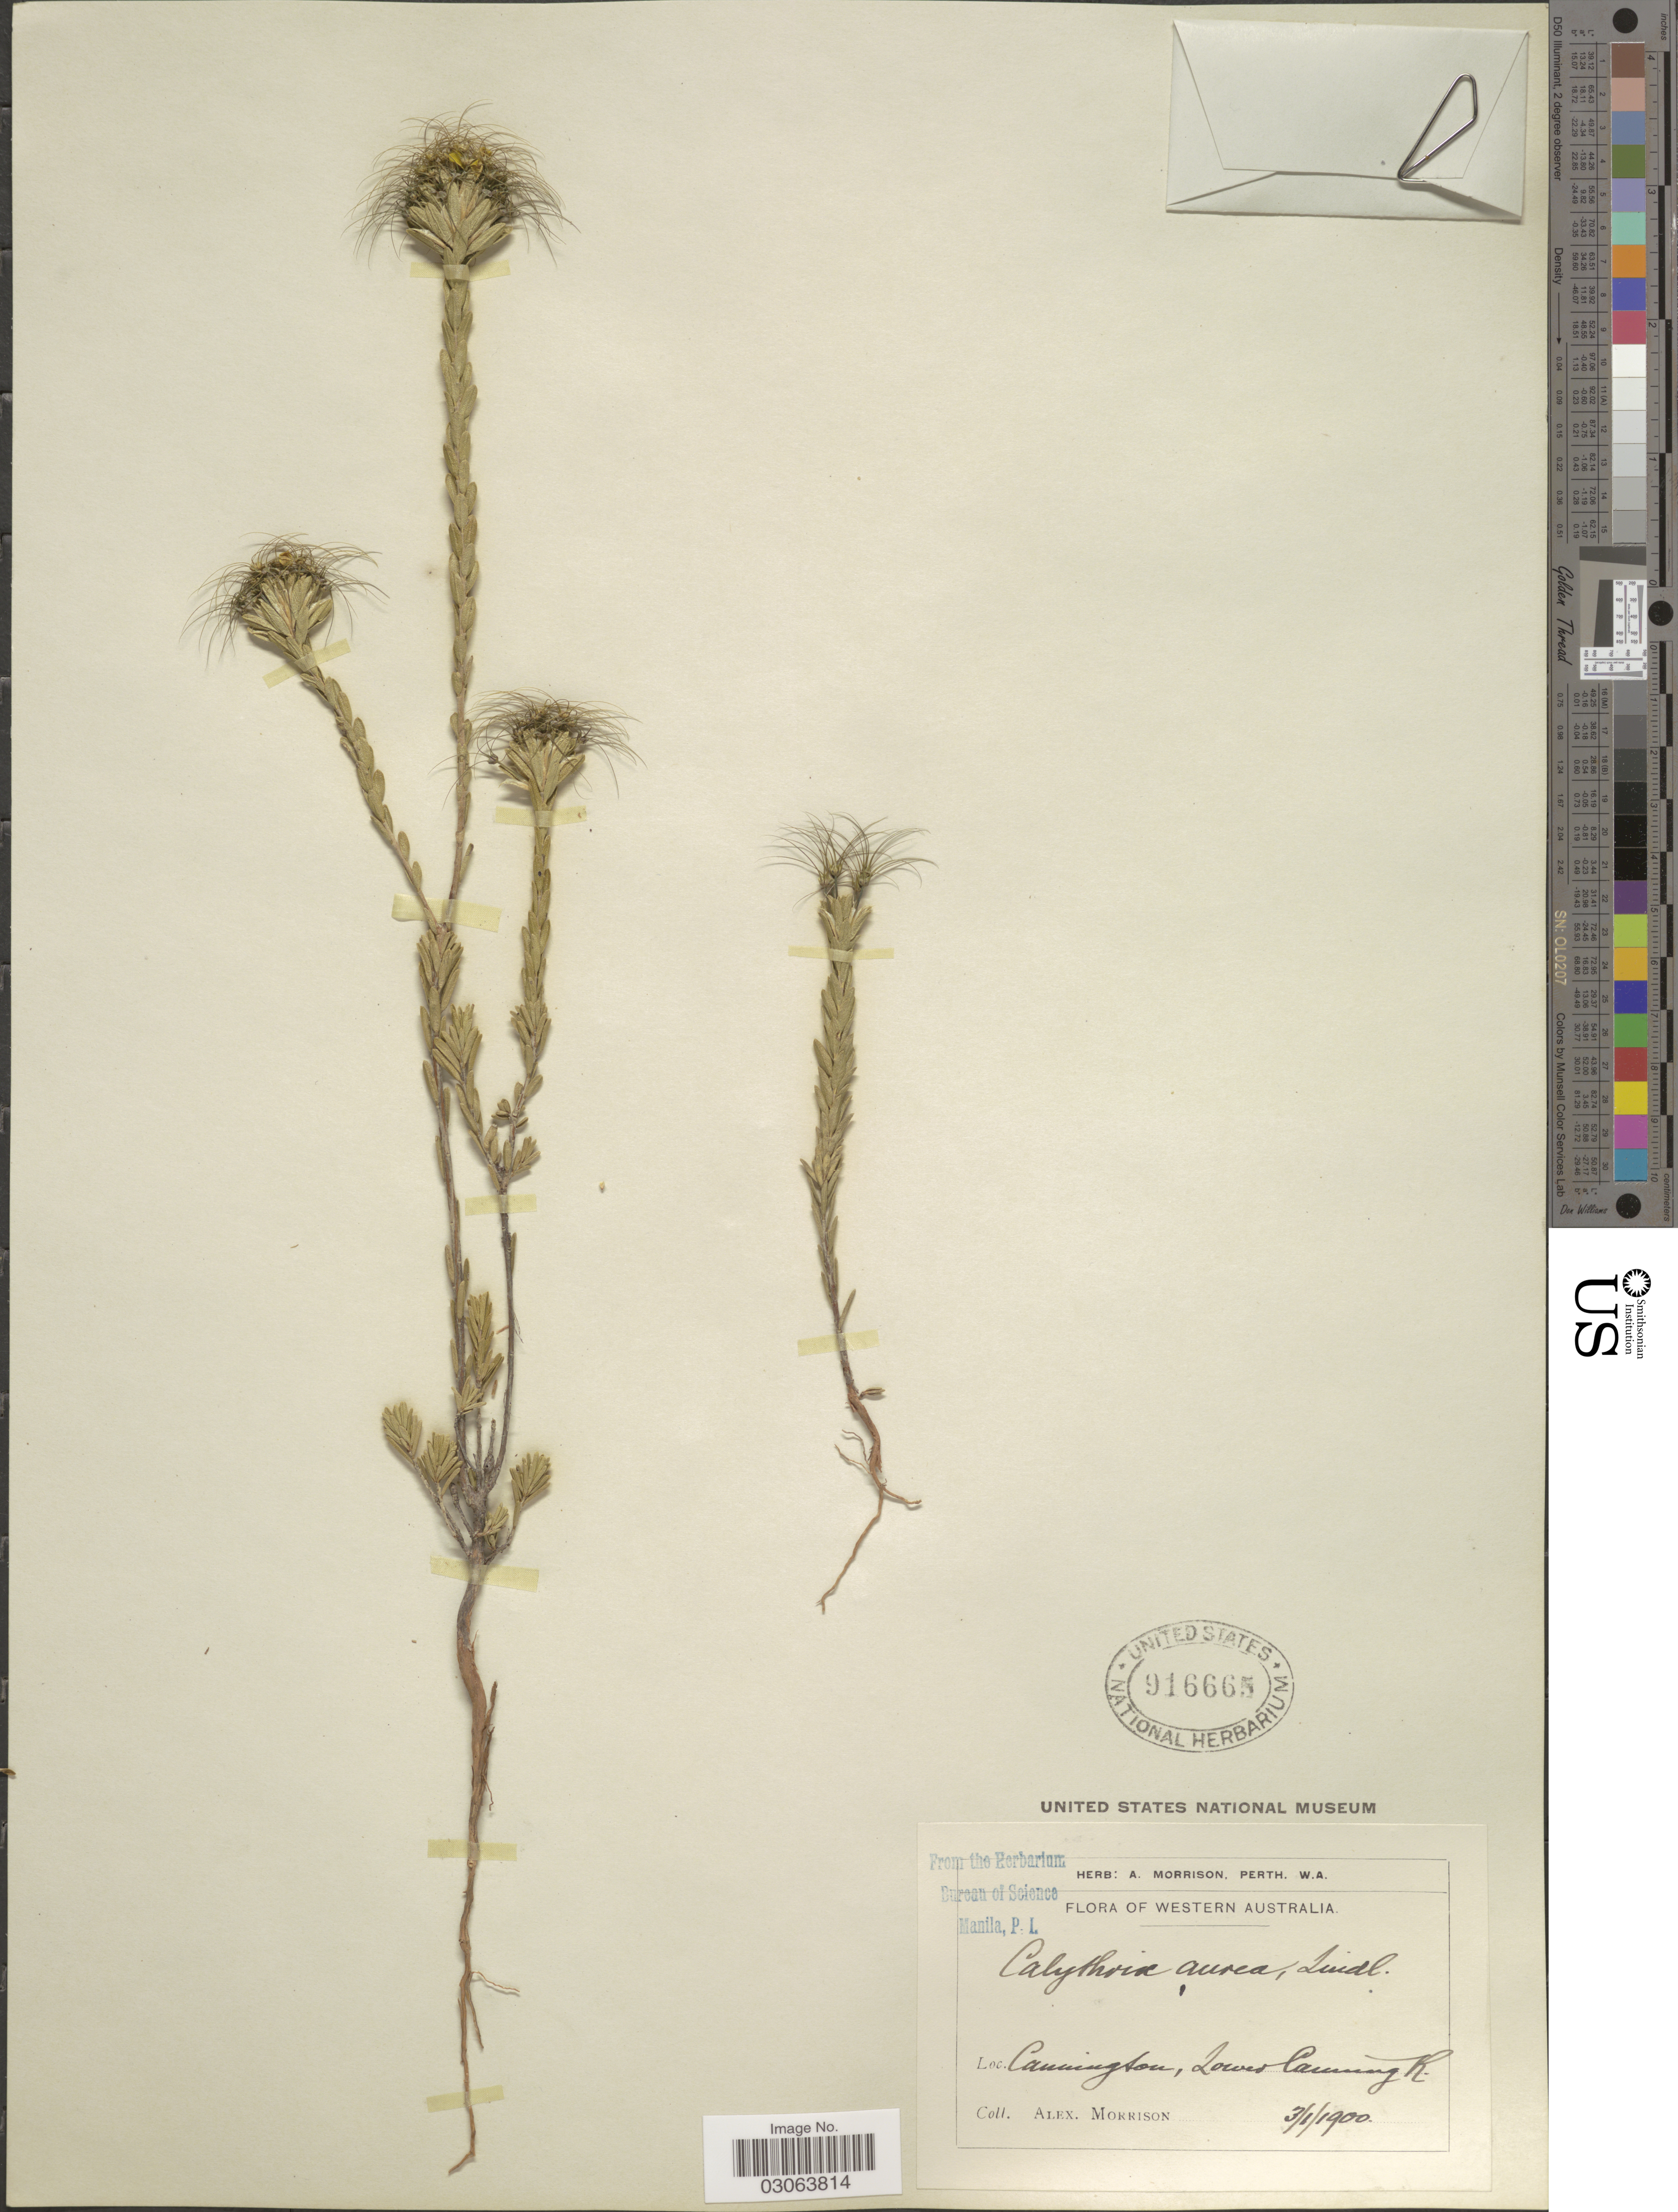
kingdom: Plantae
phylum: Tracheophyta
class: Magnoliopsida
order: Myrtales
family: Myrtaceae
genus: Calytrix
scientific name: Calytrix aurea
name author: Lindl.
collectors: A. Morrison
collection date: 1900-01-03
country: Australia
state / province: Western Australia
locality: Cannington, Lower Canning R.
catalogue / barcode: US 916665